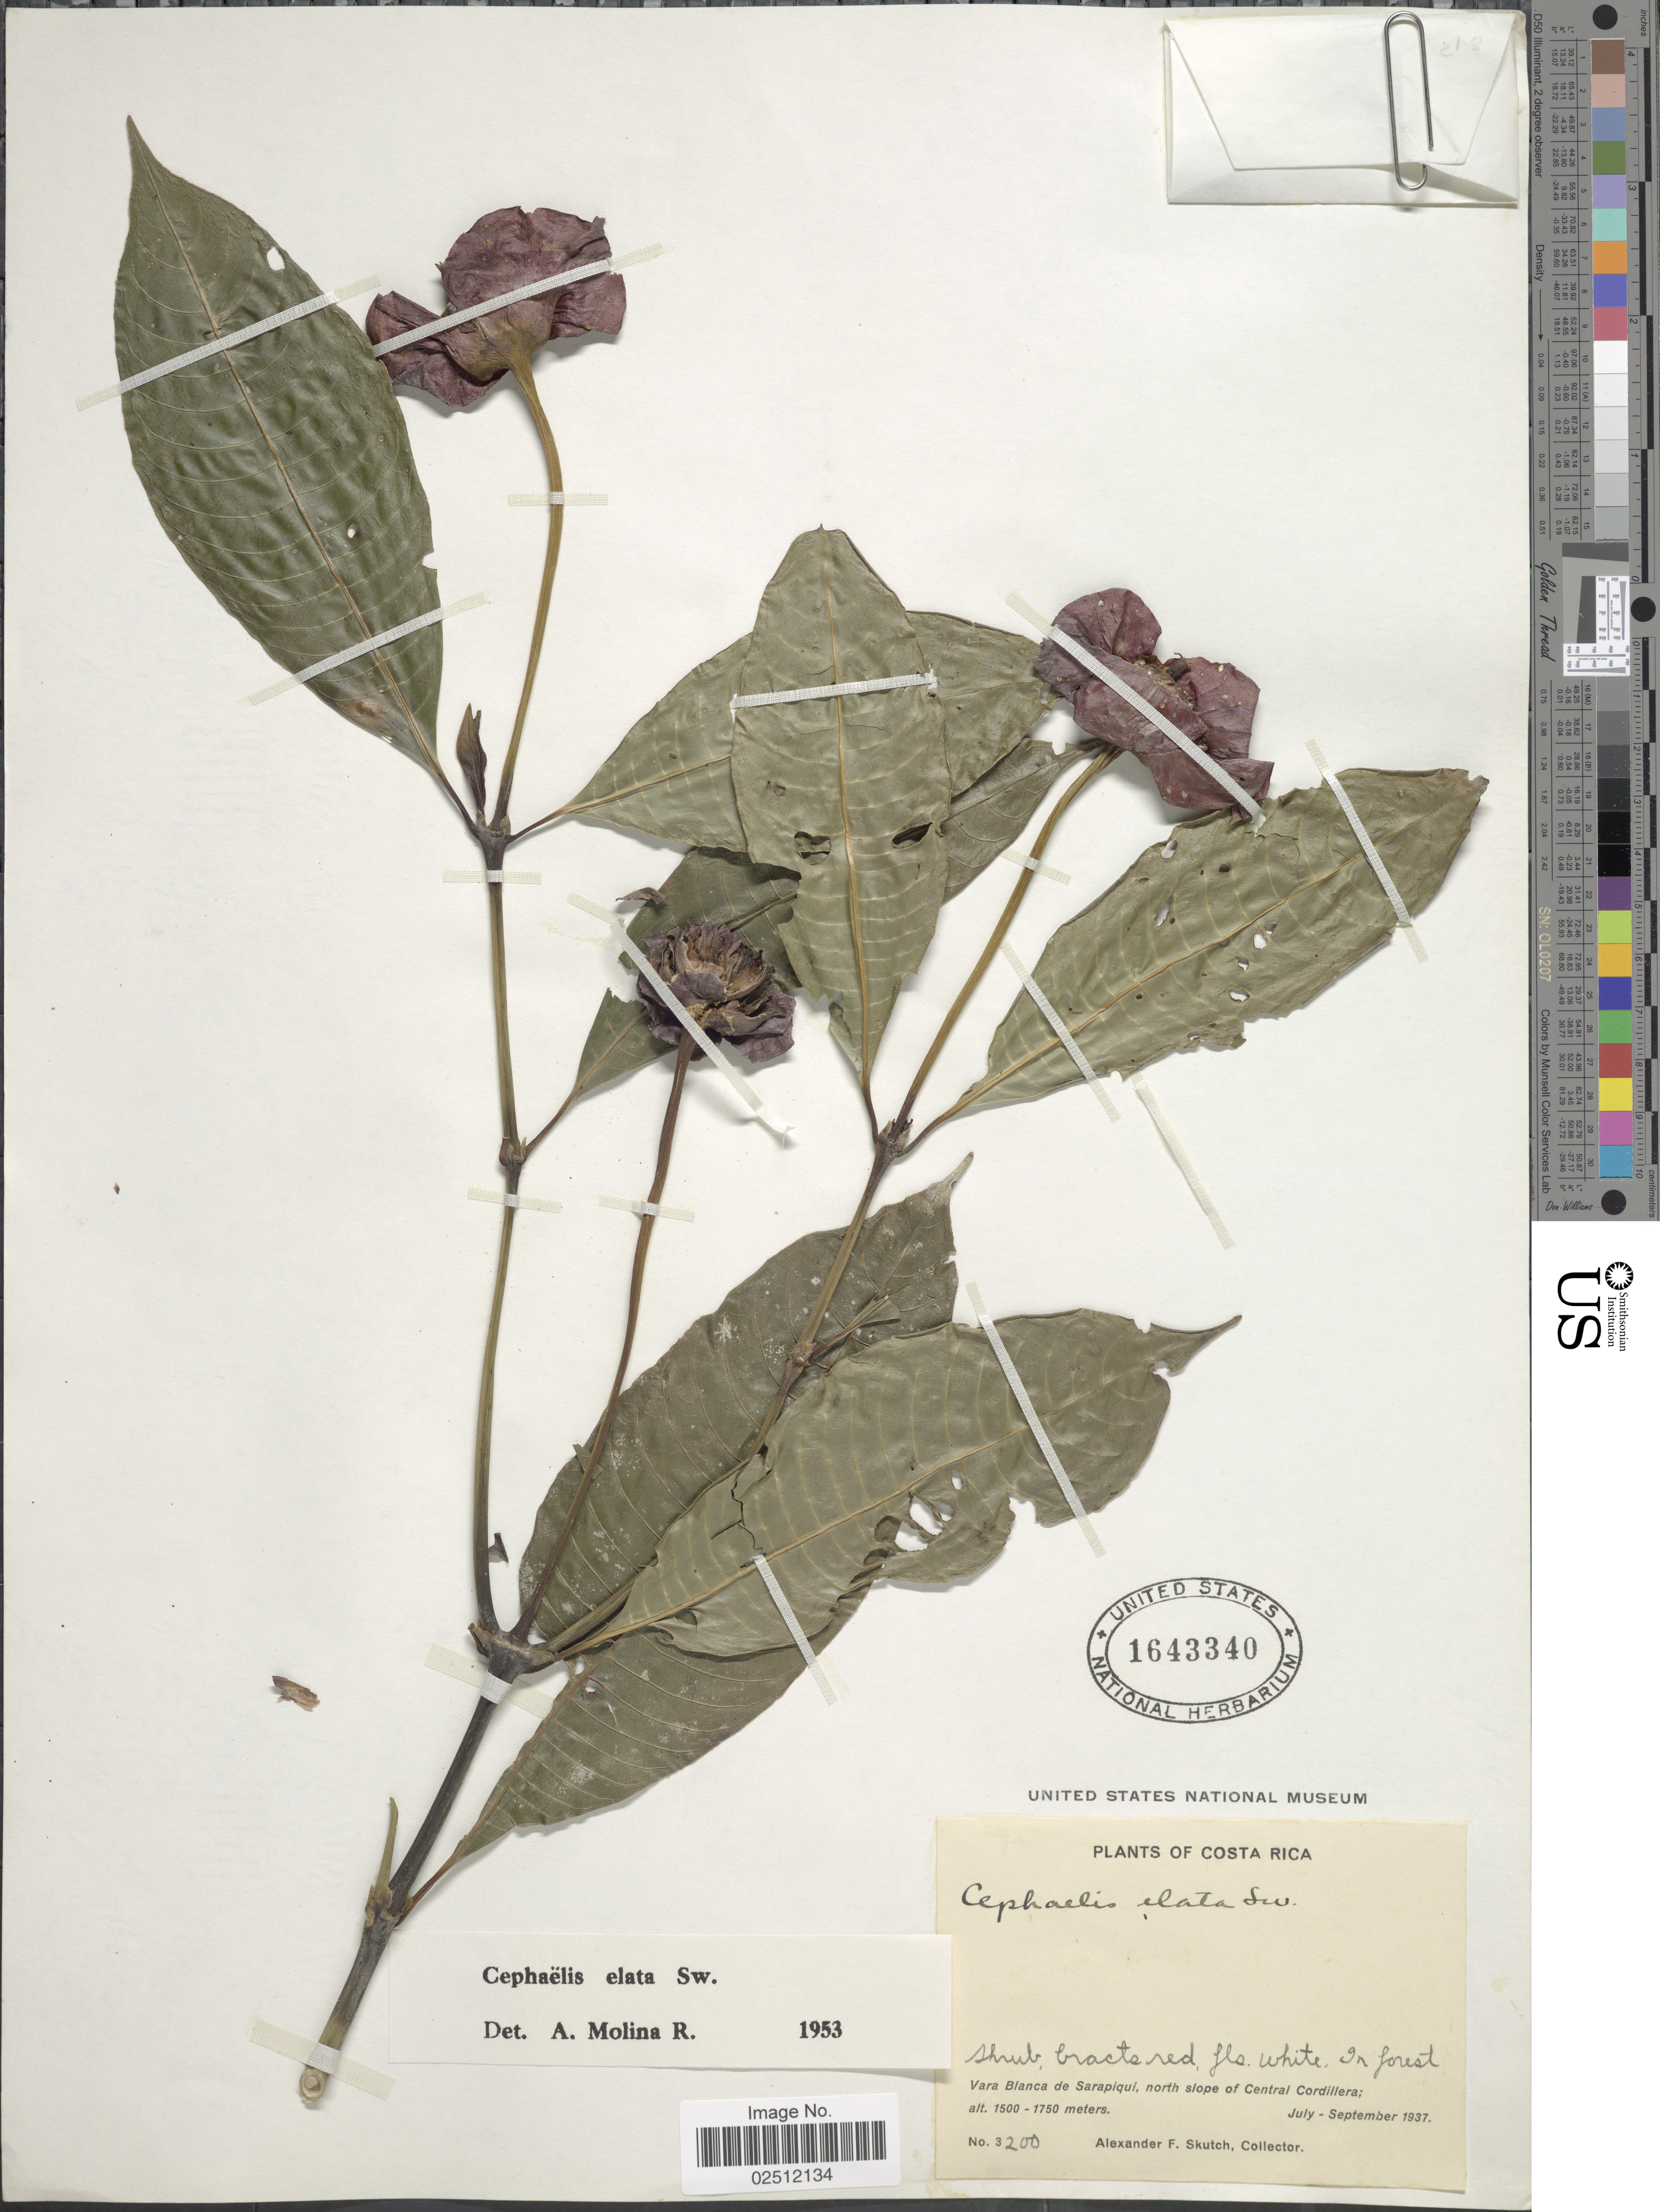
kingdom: Plantae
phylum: Tracheophyta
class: Magnoliopsida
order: Gentianales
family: Rubiaceae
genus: Psychotria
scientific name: Psychotria elata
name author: (Sw.) Hammel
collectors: A. F. Skutch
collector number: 3200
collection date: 1937-07/1937-09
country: Costa Rica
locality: In forest, Vara Blanca de Sarapiqui, north slopes of Central Cordillera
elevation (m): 1500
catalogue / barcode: US 1643340